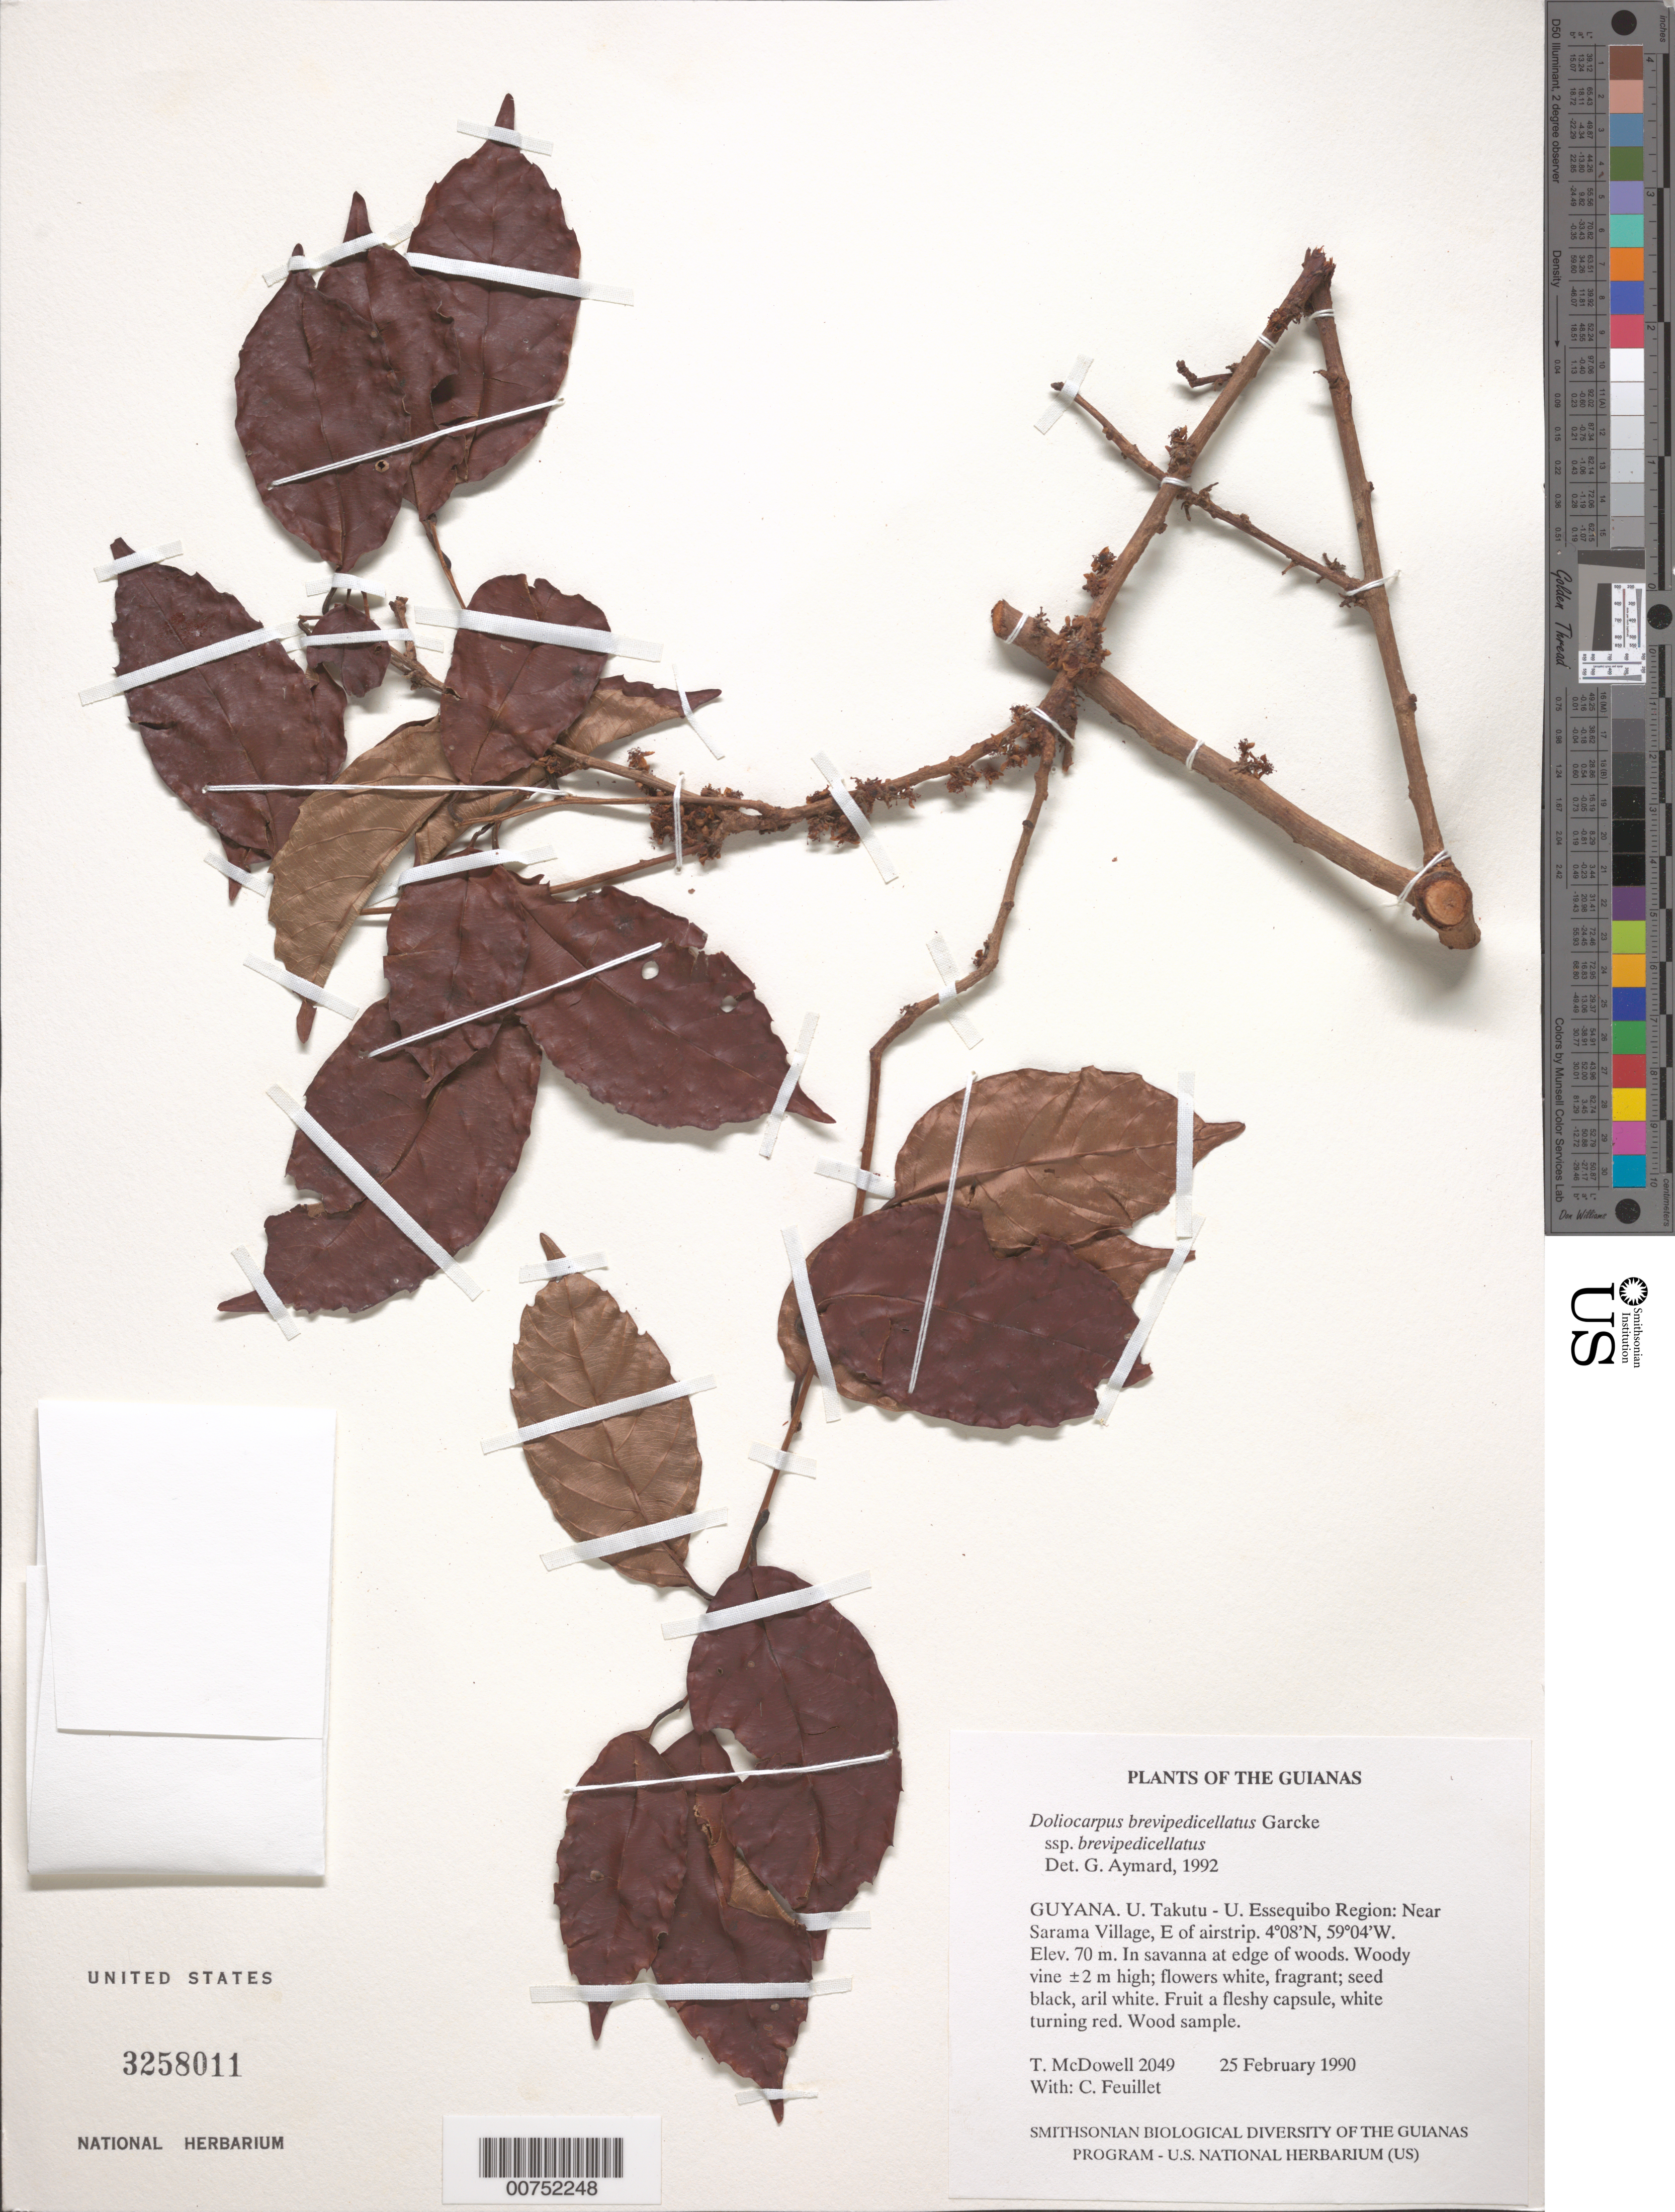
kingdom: Plantae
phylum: Tracheophyta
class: Magnoliopsida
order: Dilleniales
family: Dilleniaceae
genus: Doliocarpus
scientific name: Doliocarpus brevipedicellatus subsp. brevipedicellatus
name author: Garcke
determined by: Aymard C., G. A., (PORT), Univ. Nac. Exp. de los Llanos Ezequiel Zamora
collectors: T. McDowell & C. Feuillet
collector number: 2049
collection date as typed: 25 February 1990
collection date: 1990-02-25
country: Guyana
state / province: U. Takutu-U. Essequibo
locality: Near Surama Village, E of airstrip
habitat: In savanna at edge of woods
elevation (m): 70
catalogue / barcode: US 3258011